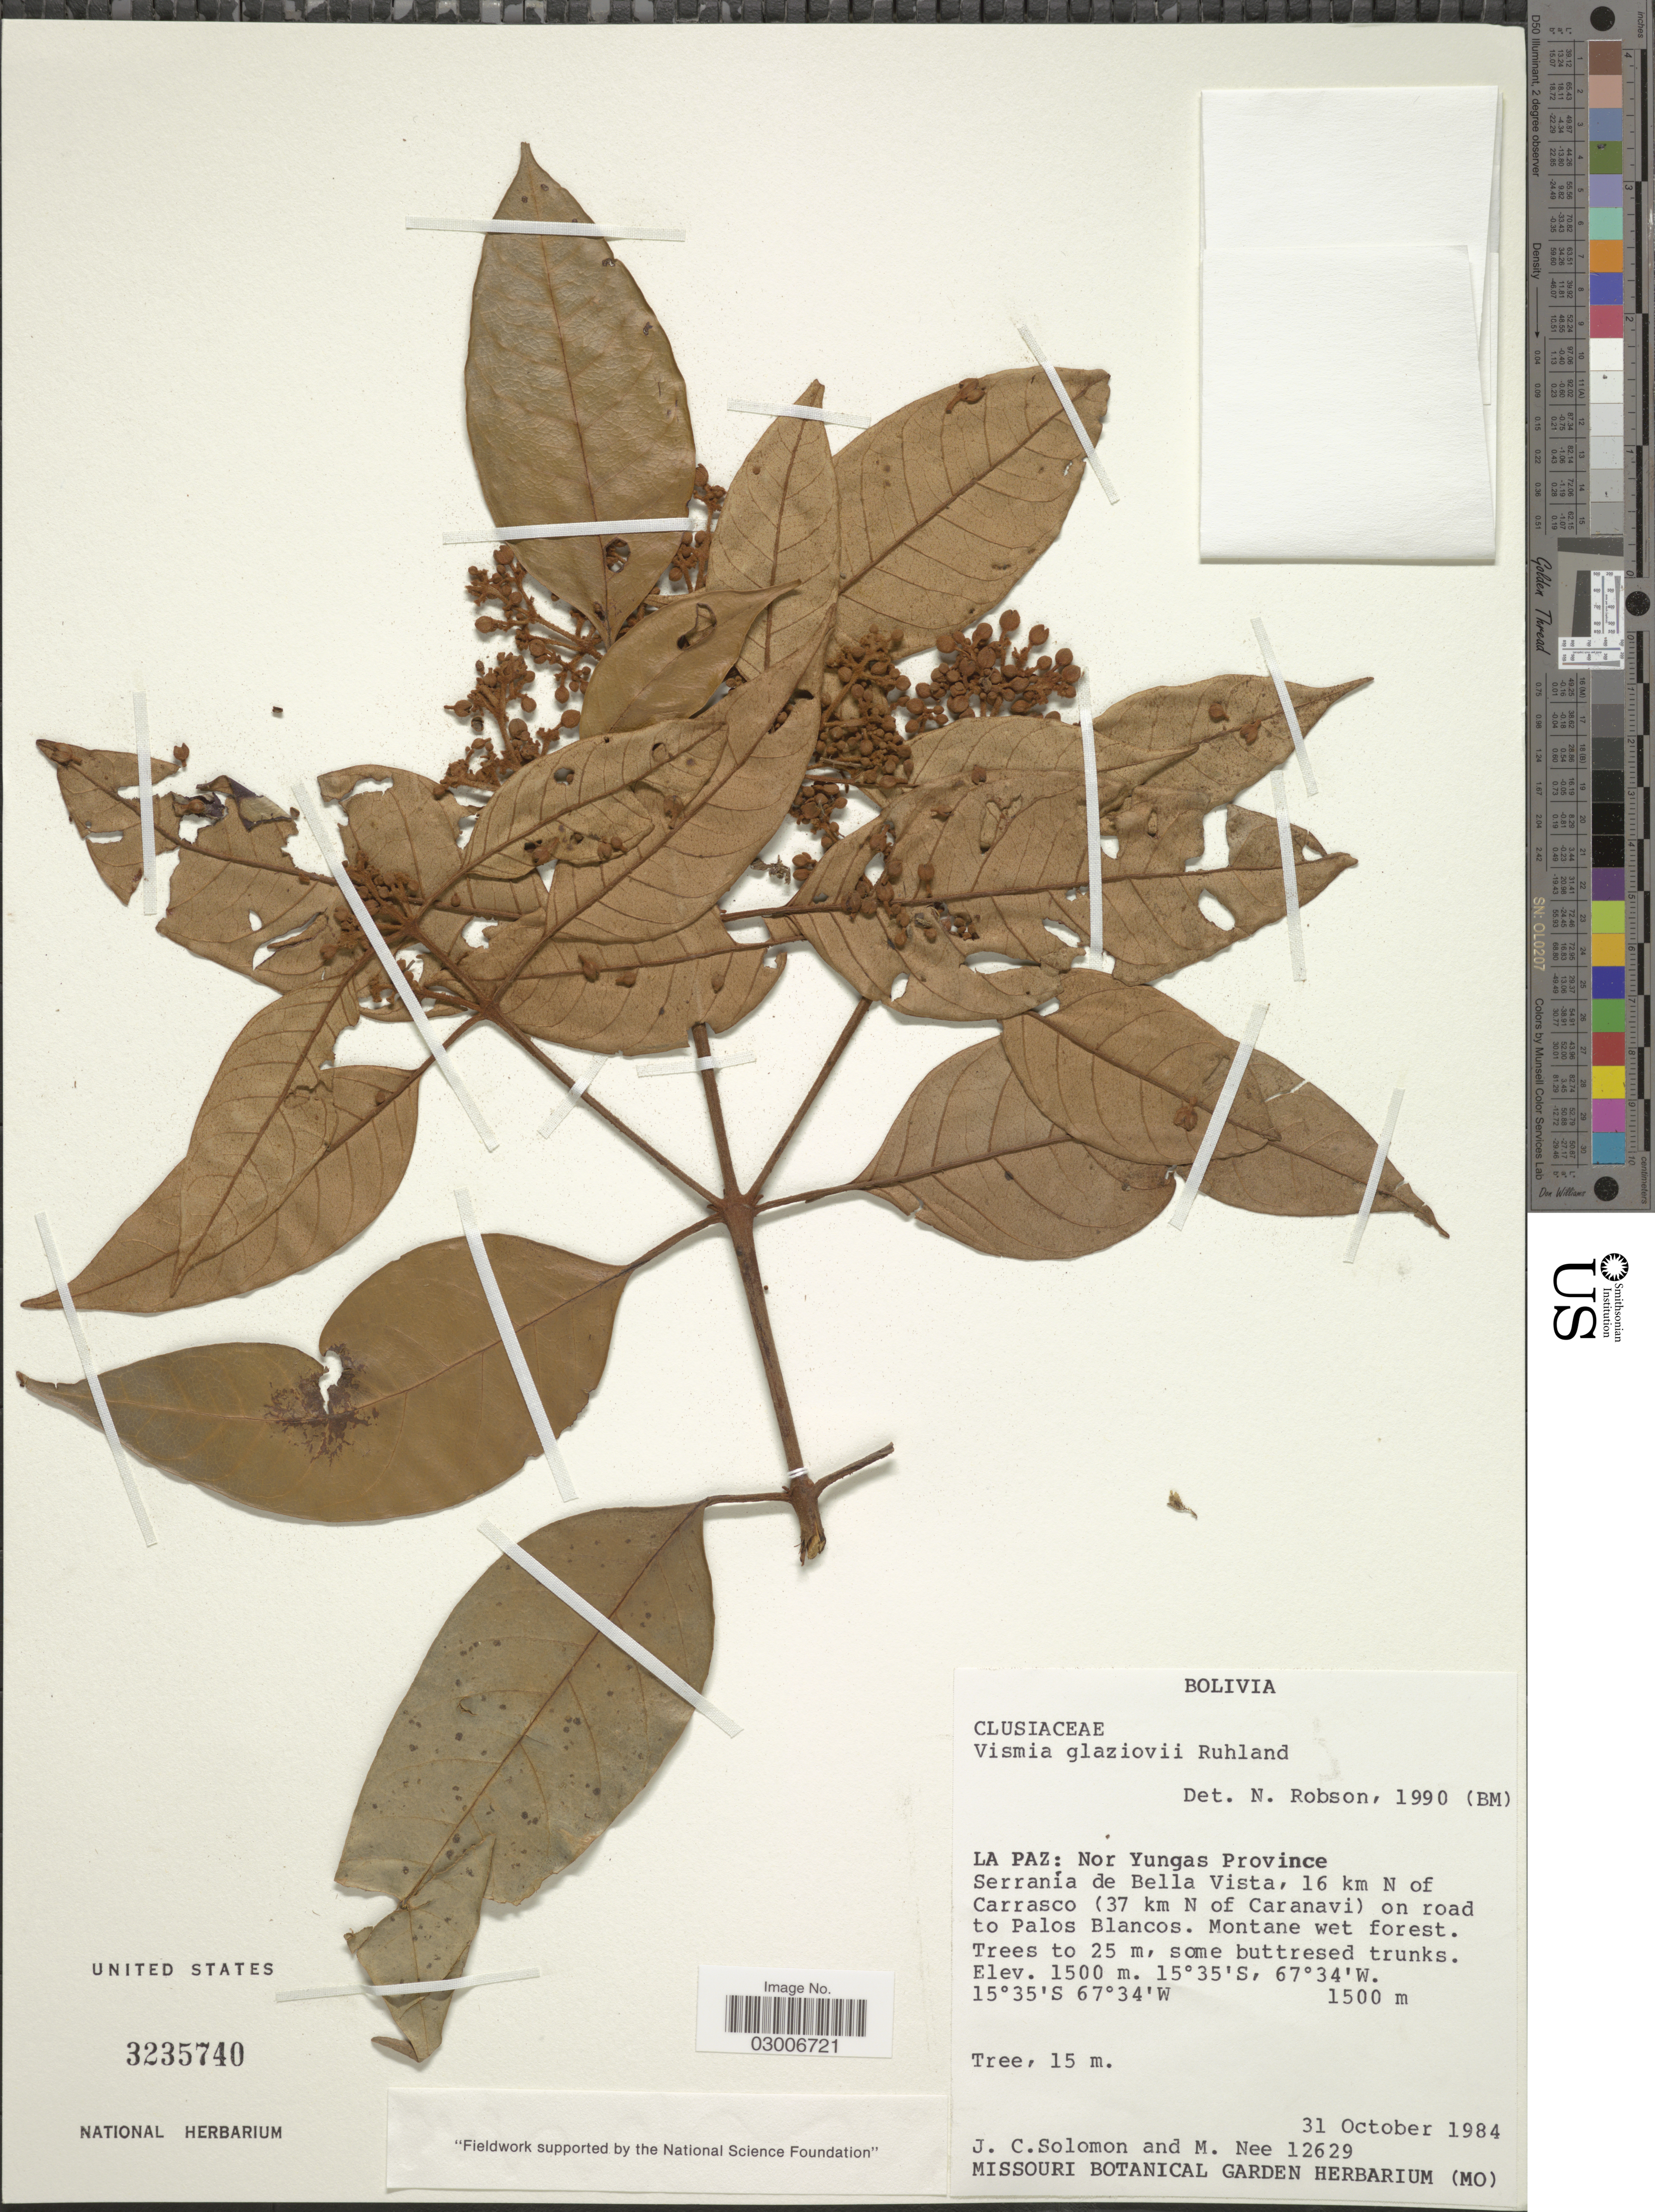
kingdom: Plantae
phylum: Tracheophyta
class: Magnoliopsida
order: Malpighiales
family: Hypericaceae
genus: Vismia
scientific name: Vismia glaziovii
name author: Ruhland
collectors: J. C. Solomon & M. Nee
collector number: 12629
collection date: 1984-10-31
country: Bolivia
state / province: La Paz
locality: Nor Yungas Province, Serranía de Bella Vista, 16 km N of Carrasco (37 km N of Caranavi) on road to Palos Blancos.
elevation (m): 1500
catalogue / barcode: US 3235740